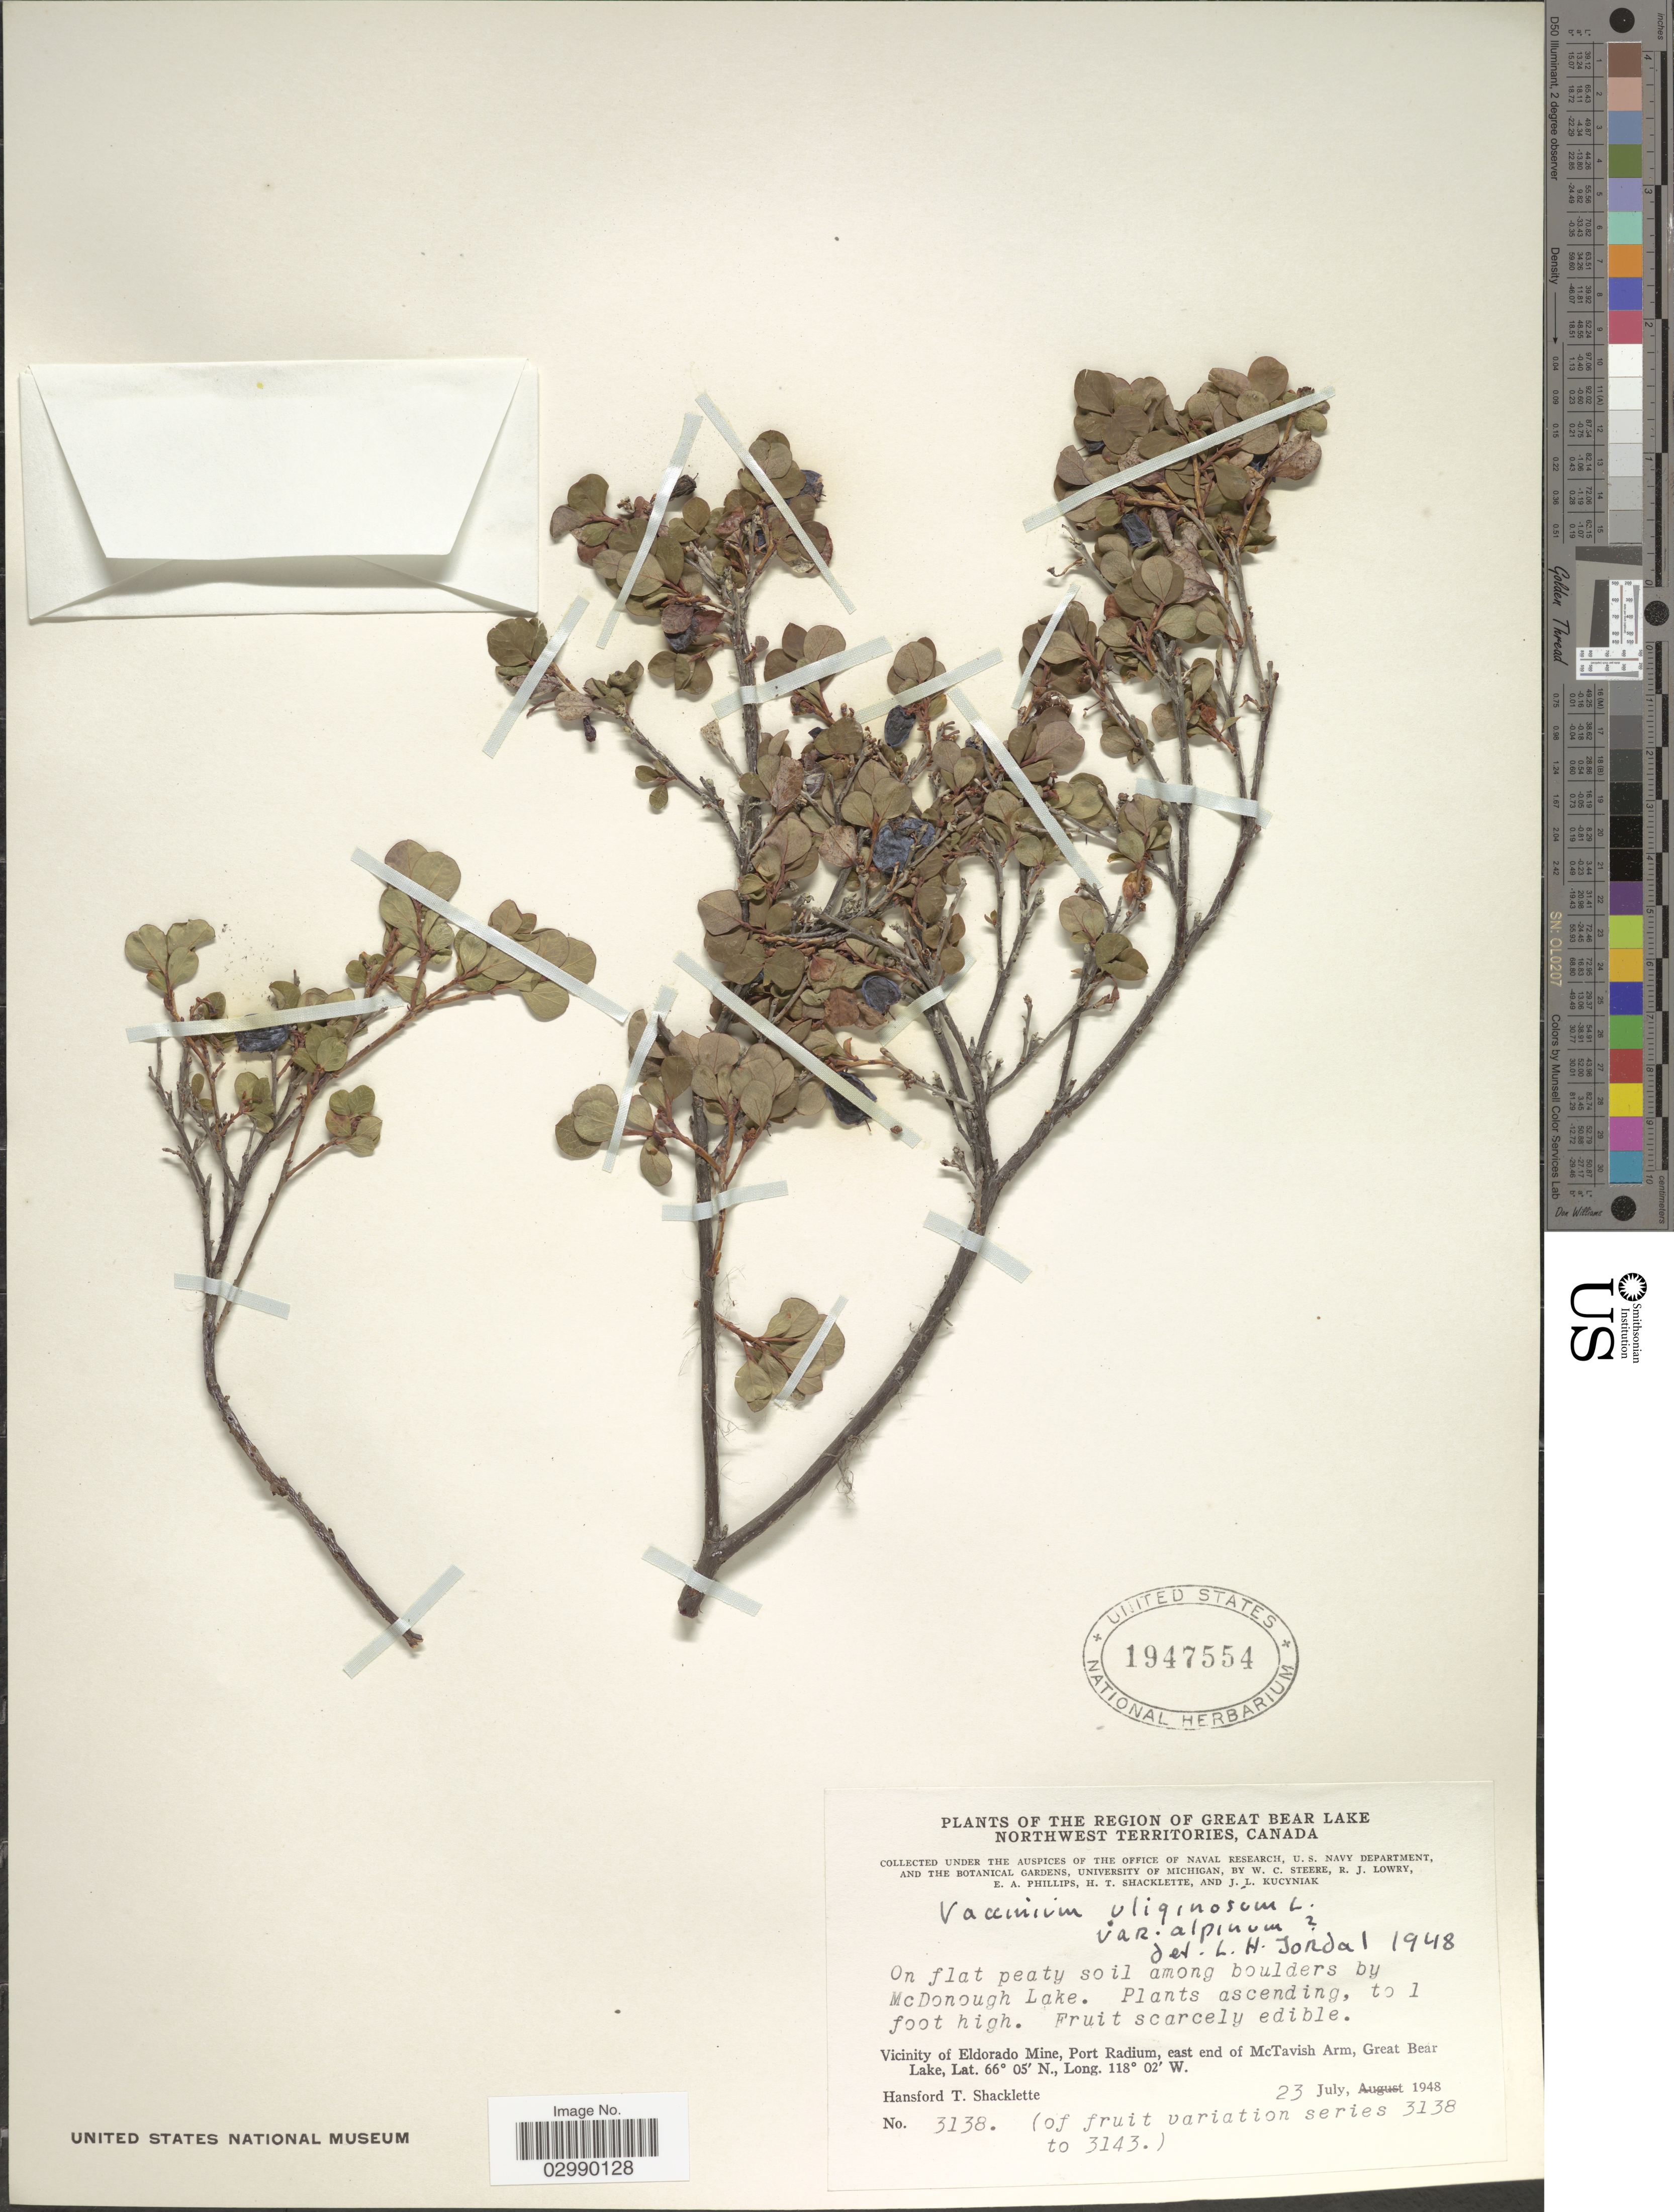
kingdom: Plantae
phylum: Tracheophyta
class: Magnoliopsida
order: Ericales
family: Ericaceae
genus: Vaccinium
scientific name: Vaccinium uliginosum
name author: L.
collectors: H. Shacklette, W. C. Steere, R. Lowry, E. Phillips & J. Kucyniak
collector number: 3138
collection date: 1948-07-23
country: Canada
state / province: Northwest Territories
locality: The Region of Great Bear Lake, Vicinity of Eldorado Mine, Port Radium, east end of McTavish Arm, Great Bear Lake.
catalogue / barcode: US 1947554